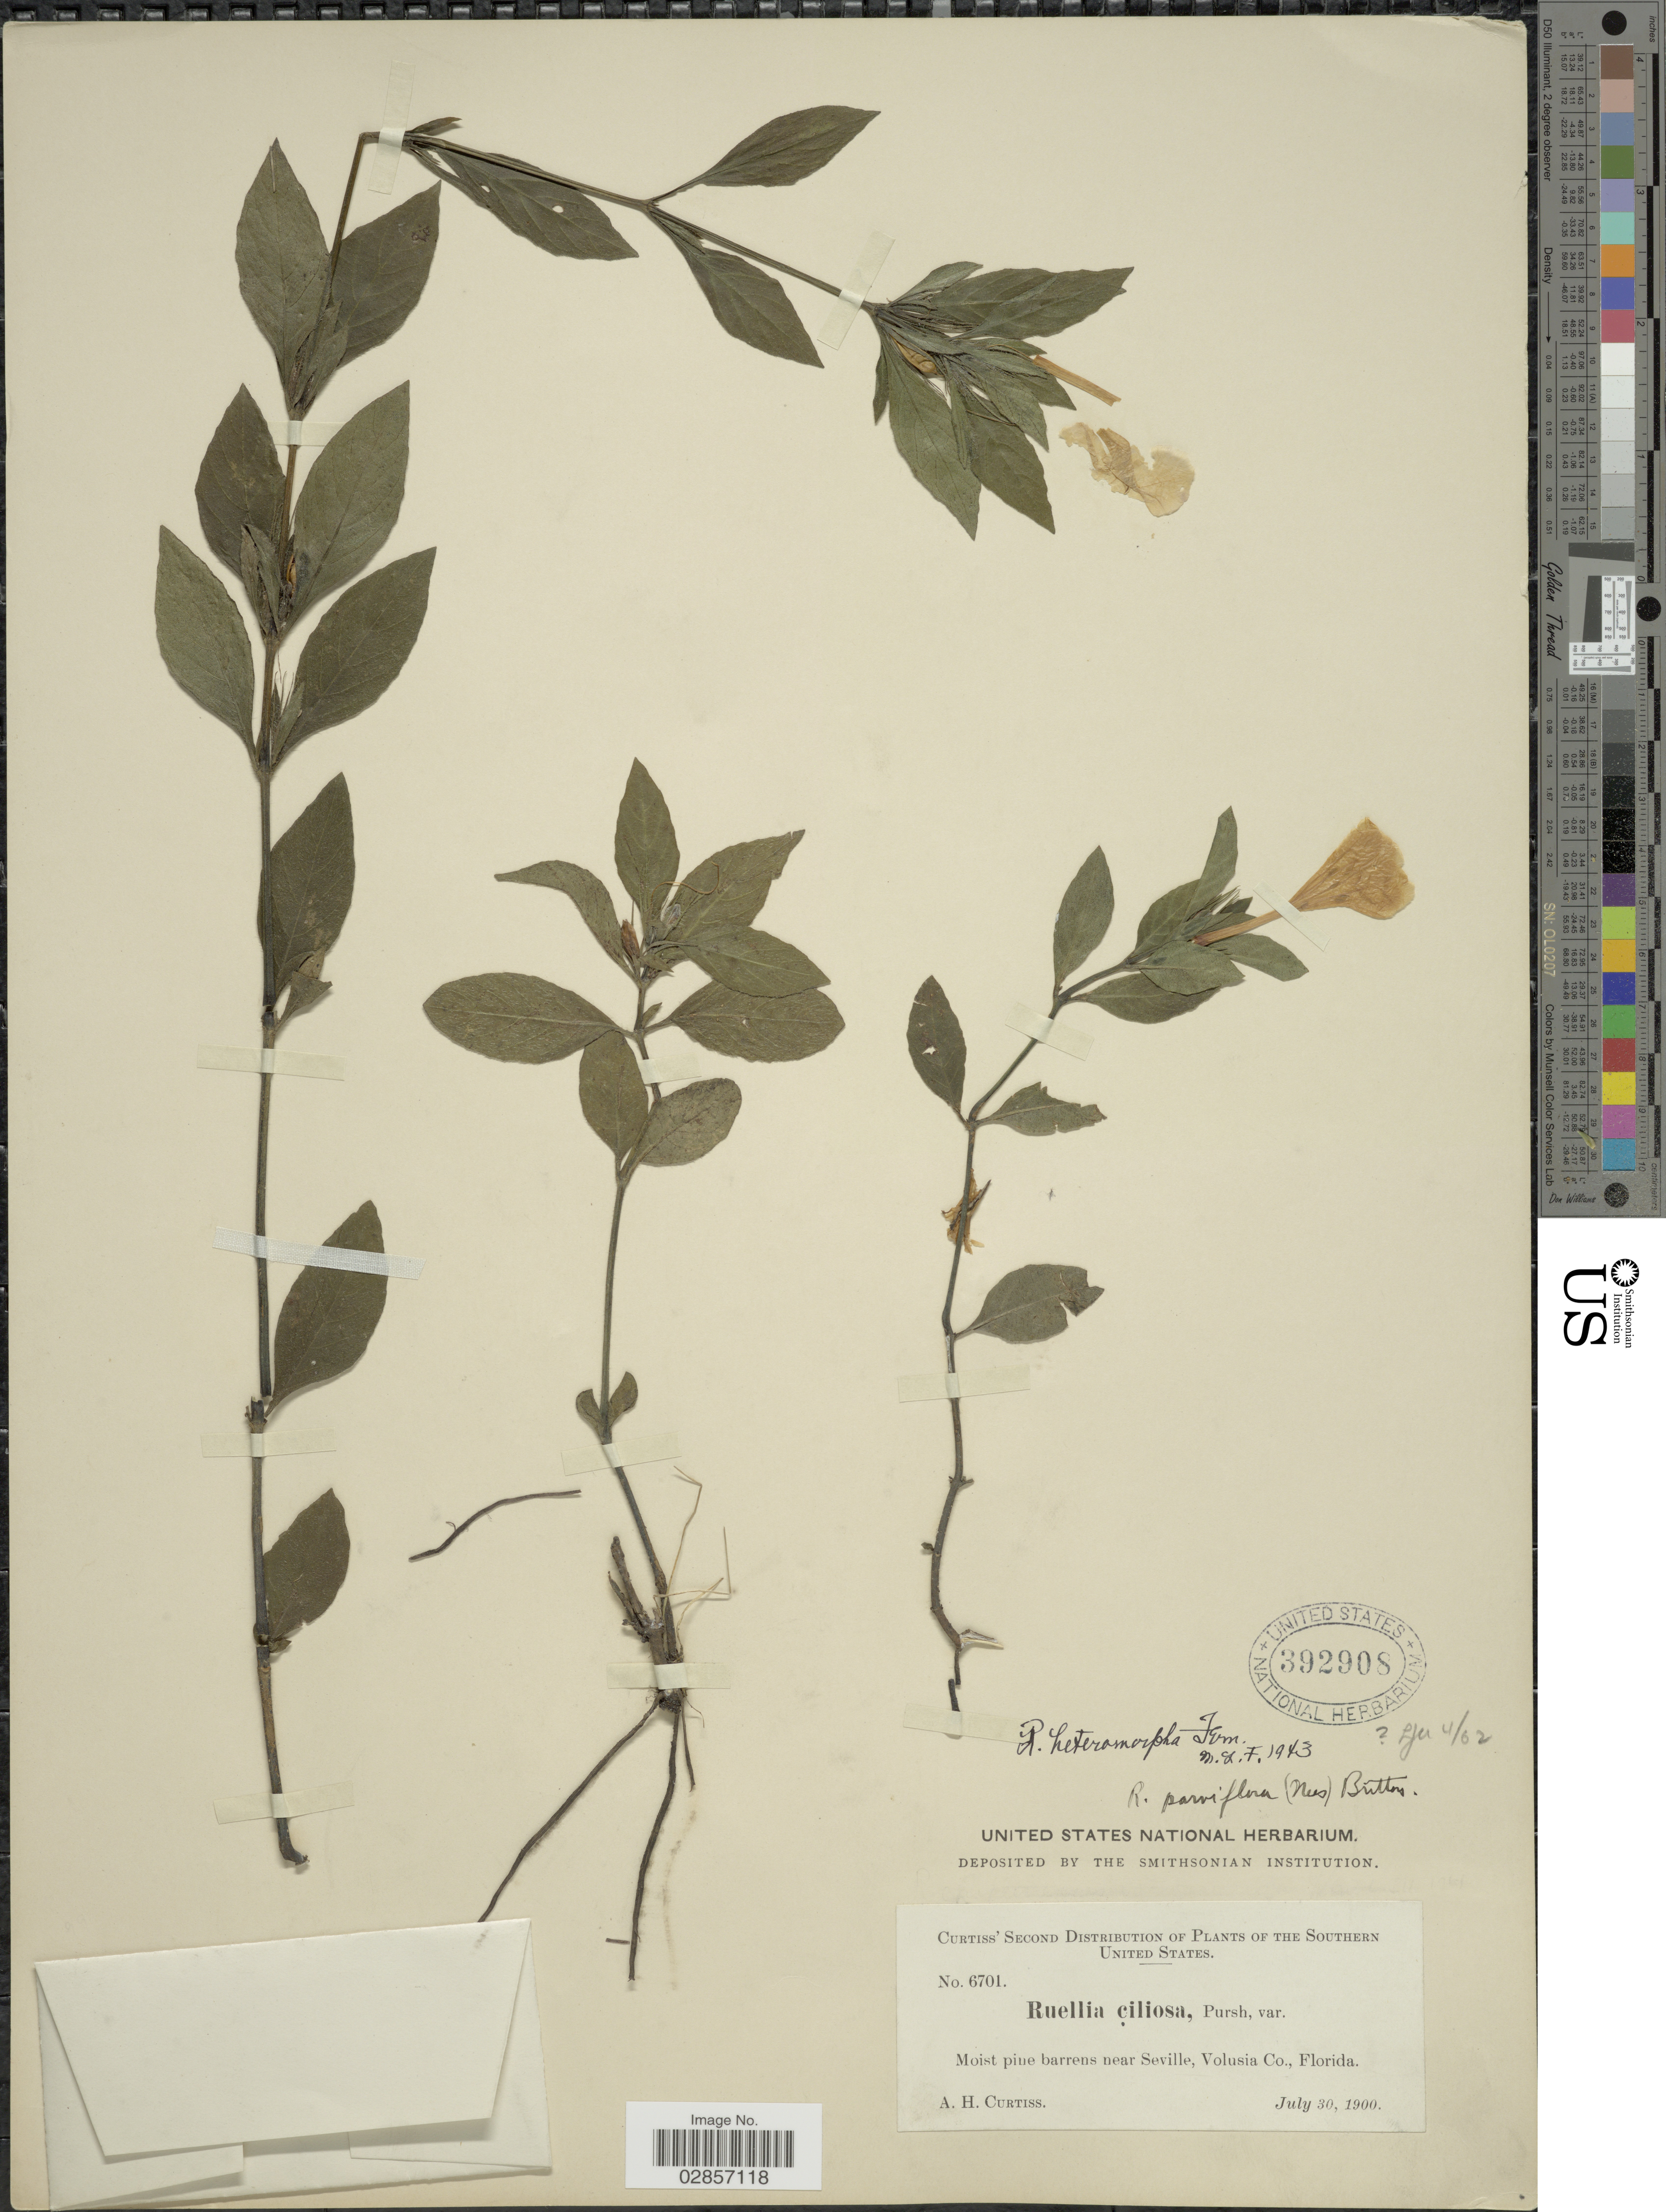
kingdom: Plantae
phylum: Tracheophyta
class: Magnoliopsida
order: Lamiales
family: Acanthaceae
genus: Ruellia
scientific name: Ruellia heteromorpha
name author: Fernald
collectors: A. H. Curtiss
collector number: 6701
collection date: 1900-07-30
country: United States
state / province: Florida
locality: Southern United States. Moist pine barrens near Seville, Volusia Co.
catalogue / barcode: US 392908